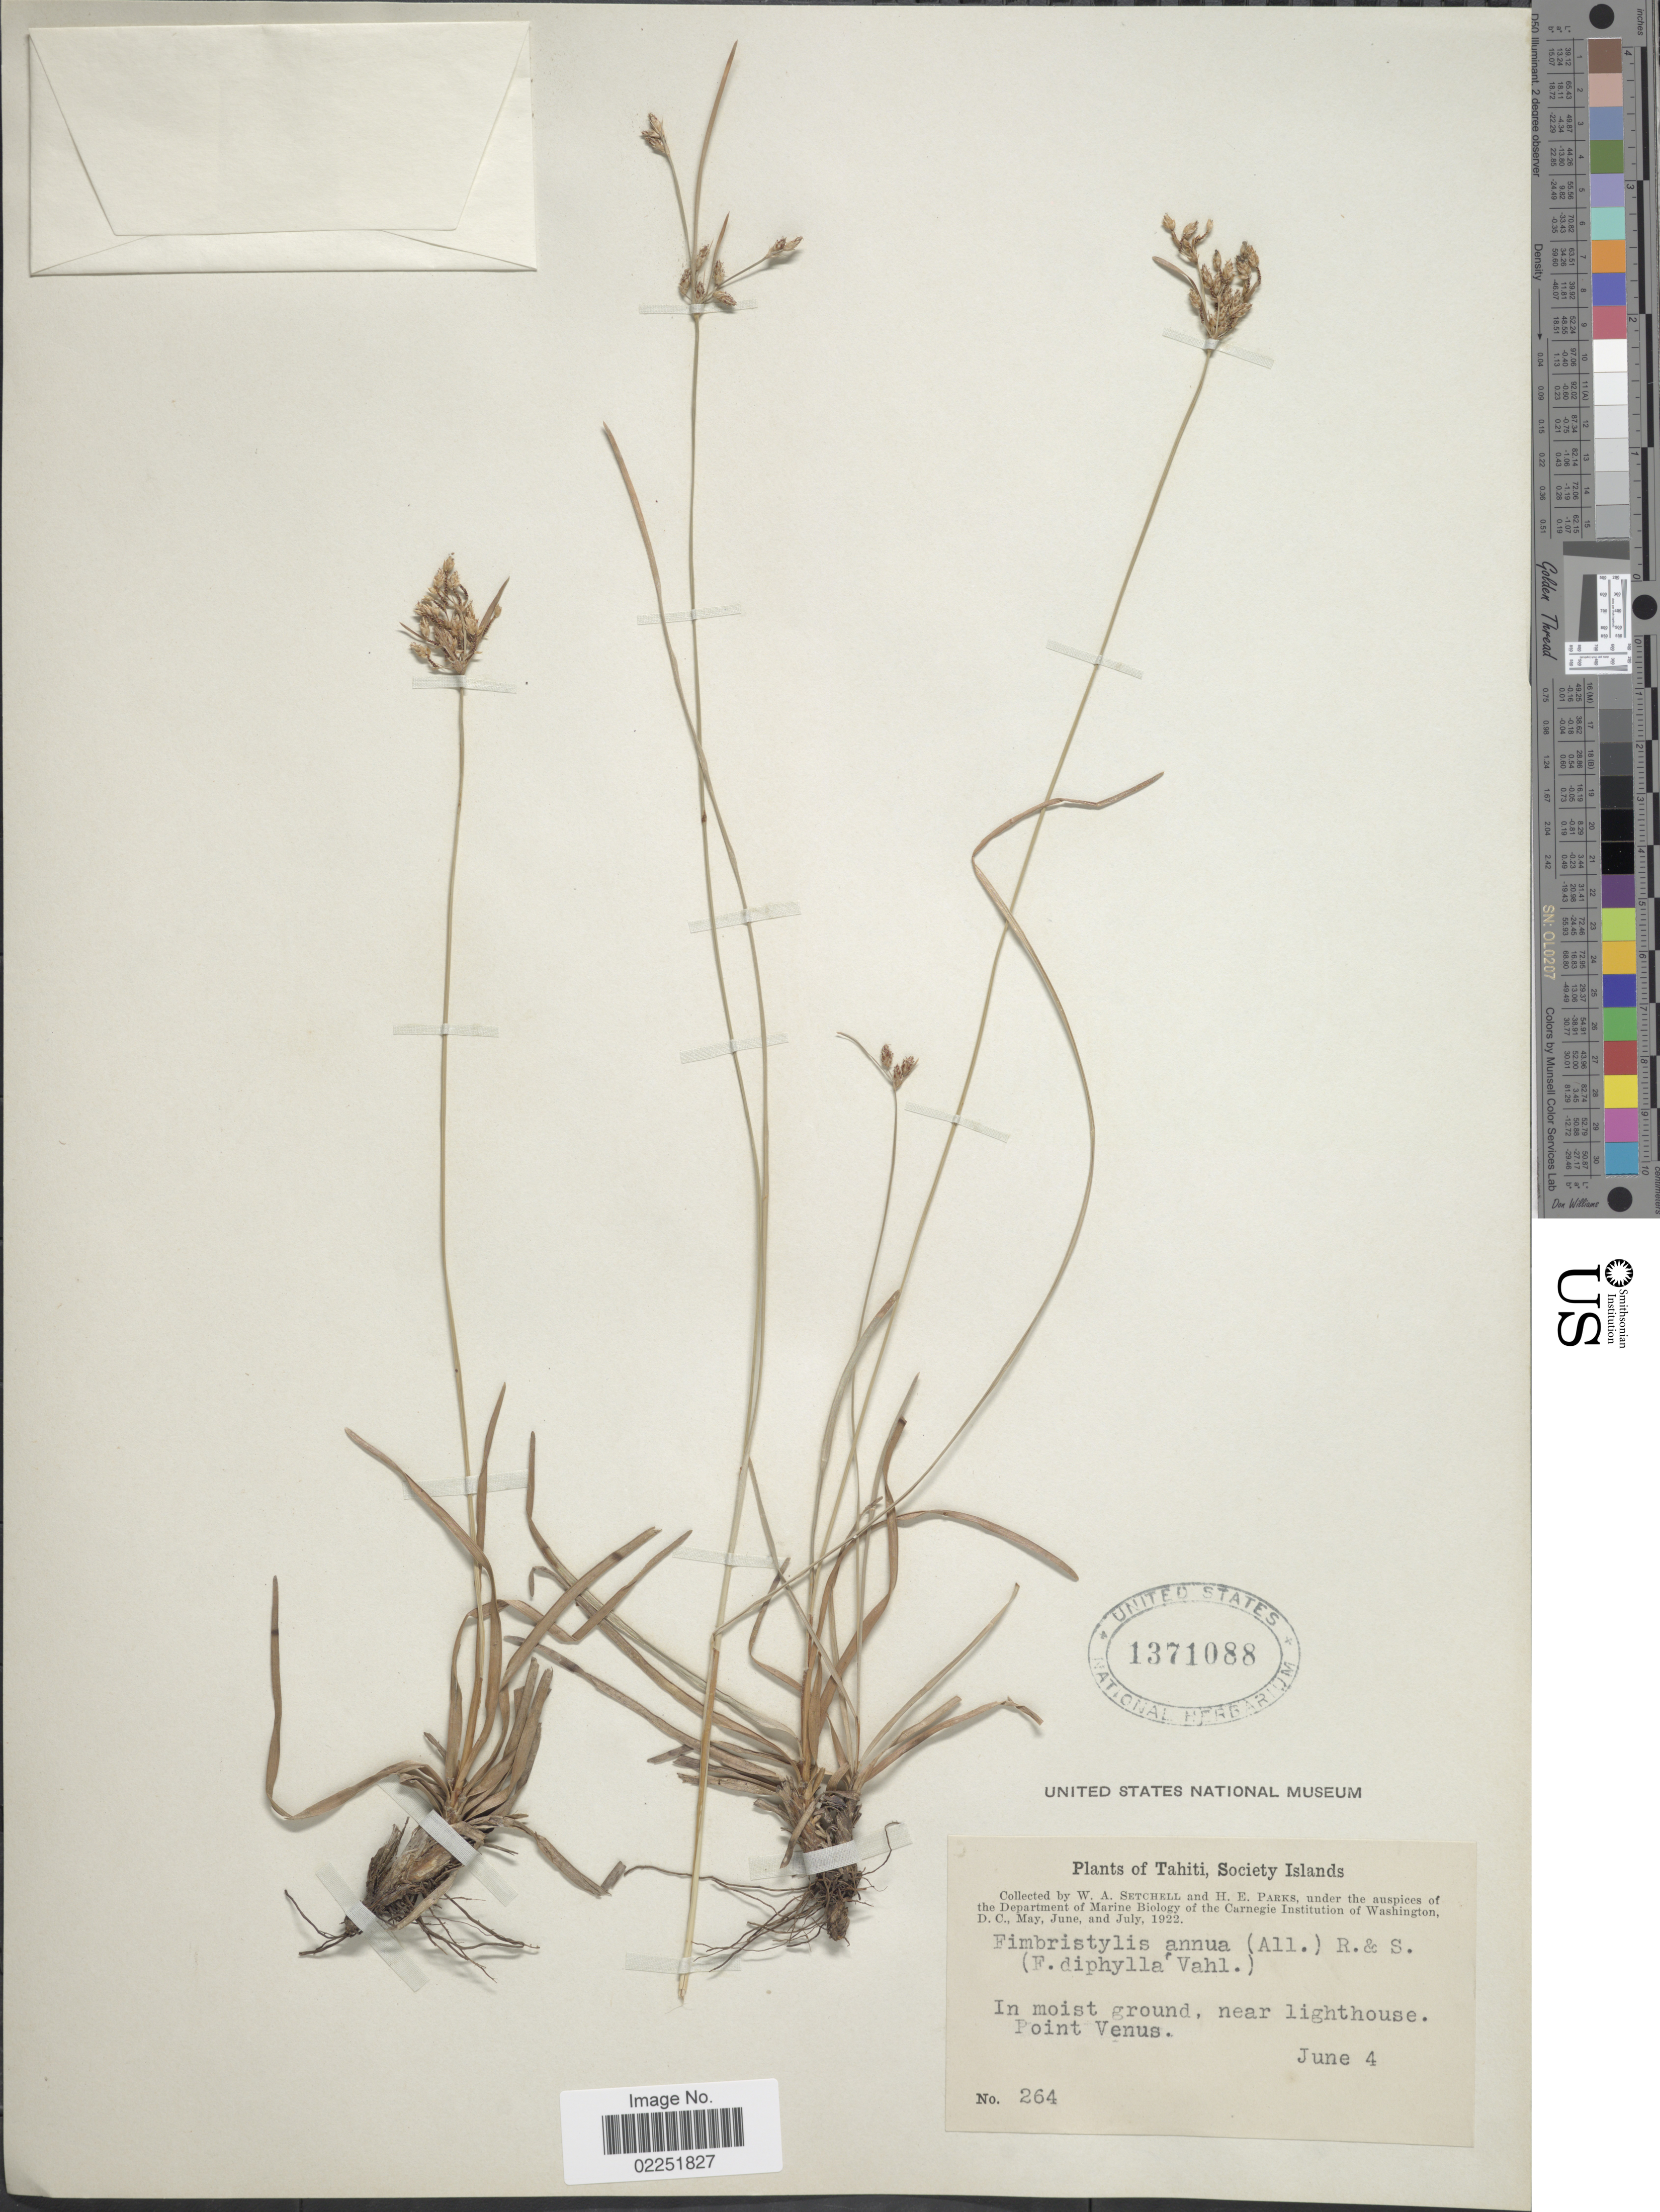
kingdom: Plantae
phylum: Tracheophyta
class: Liliopsida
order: Poales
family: Cyperaceae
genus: Fimbristylis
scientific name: Fimbristylis dichotoma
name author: (L.) Vahl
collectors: W. Setchell & H. E. Parks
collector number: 264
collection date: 1922-06-04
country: French Polynesia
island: Tahiti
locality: Tahiti, Society Islands. In moist ground, near lighthouse. Point Venus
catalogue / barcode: US 1371088